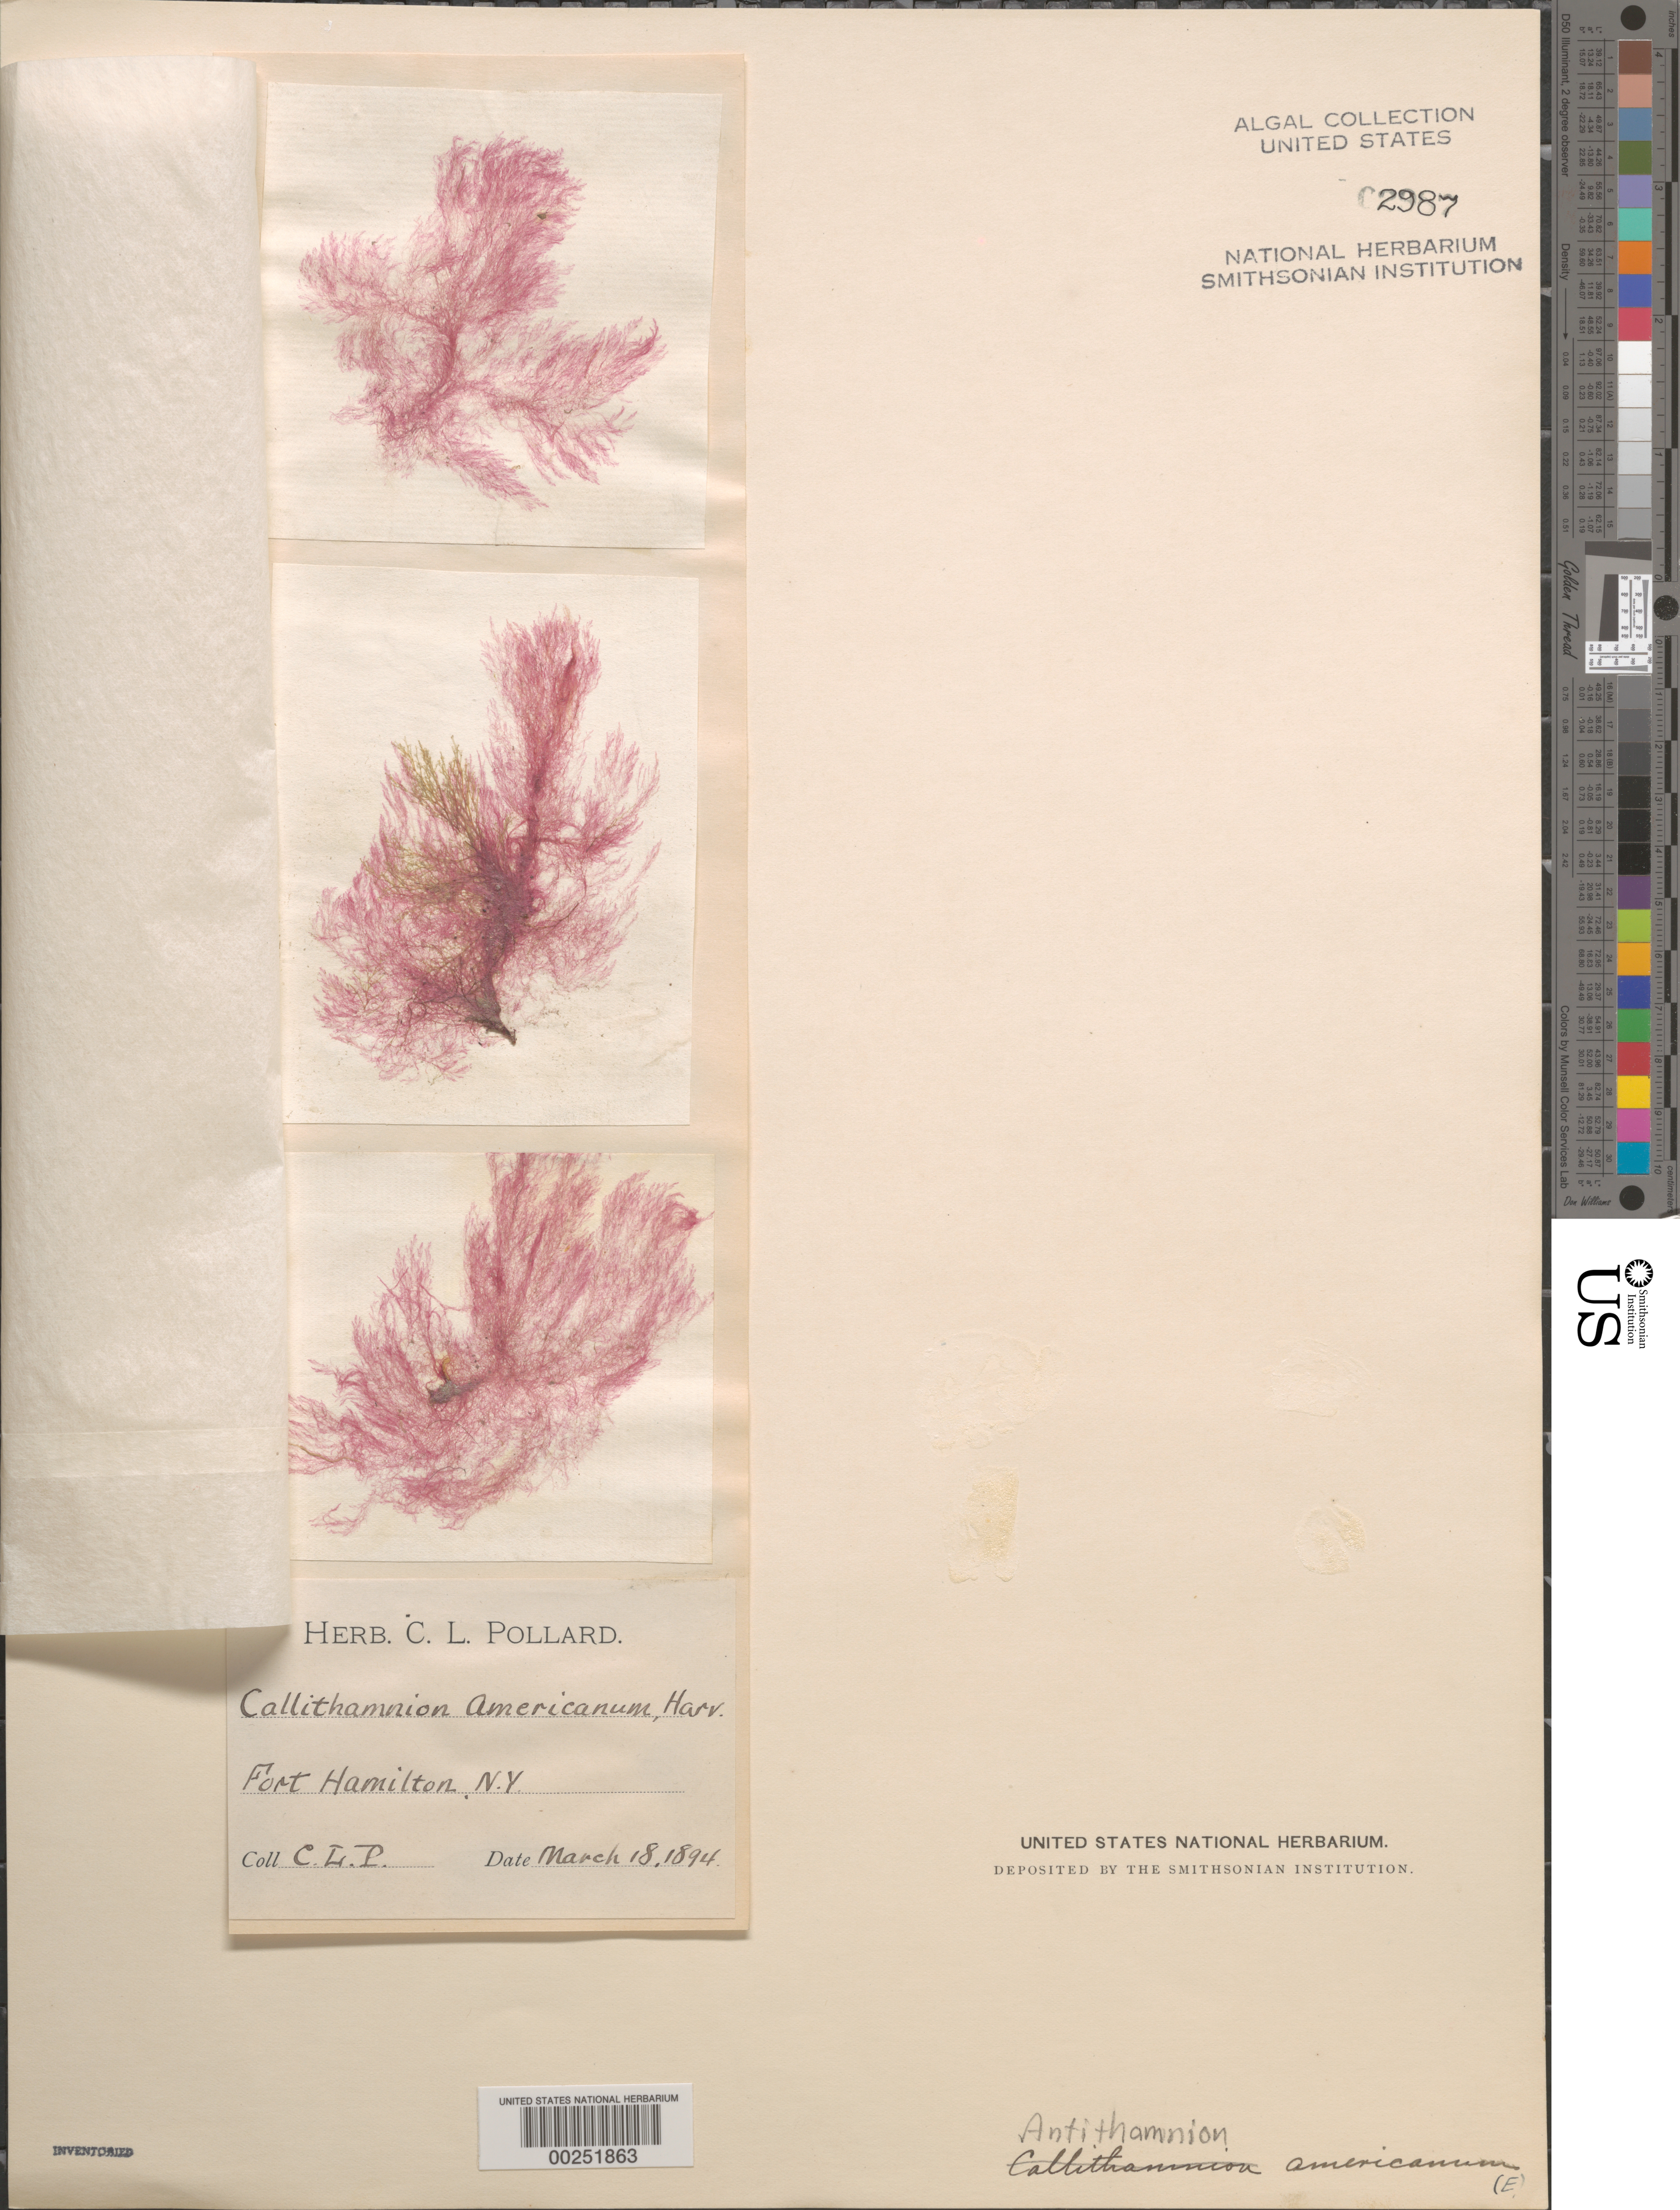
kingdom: Plantae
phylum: Rhodophyta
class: Florideophyceae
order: Ceramiales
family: Ceramiaceae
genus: Scagelia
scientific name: Scagelia americana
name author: (Harv.) A. Athanasiadis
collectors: C. L. Pollard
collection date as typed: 18 Mar 1894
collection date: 1894-03-18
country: United States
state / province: New York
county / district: Kings County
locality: Fort Hamilton, Brooklyn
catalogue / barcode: US 2987